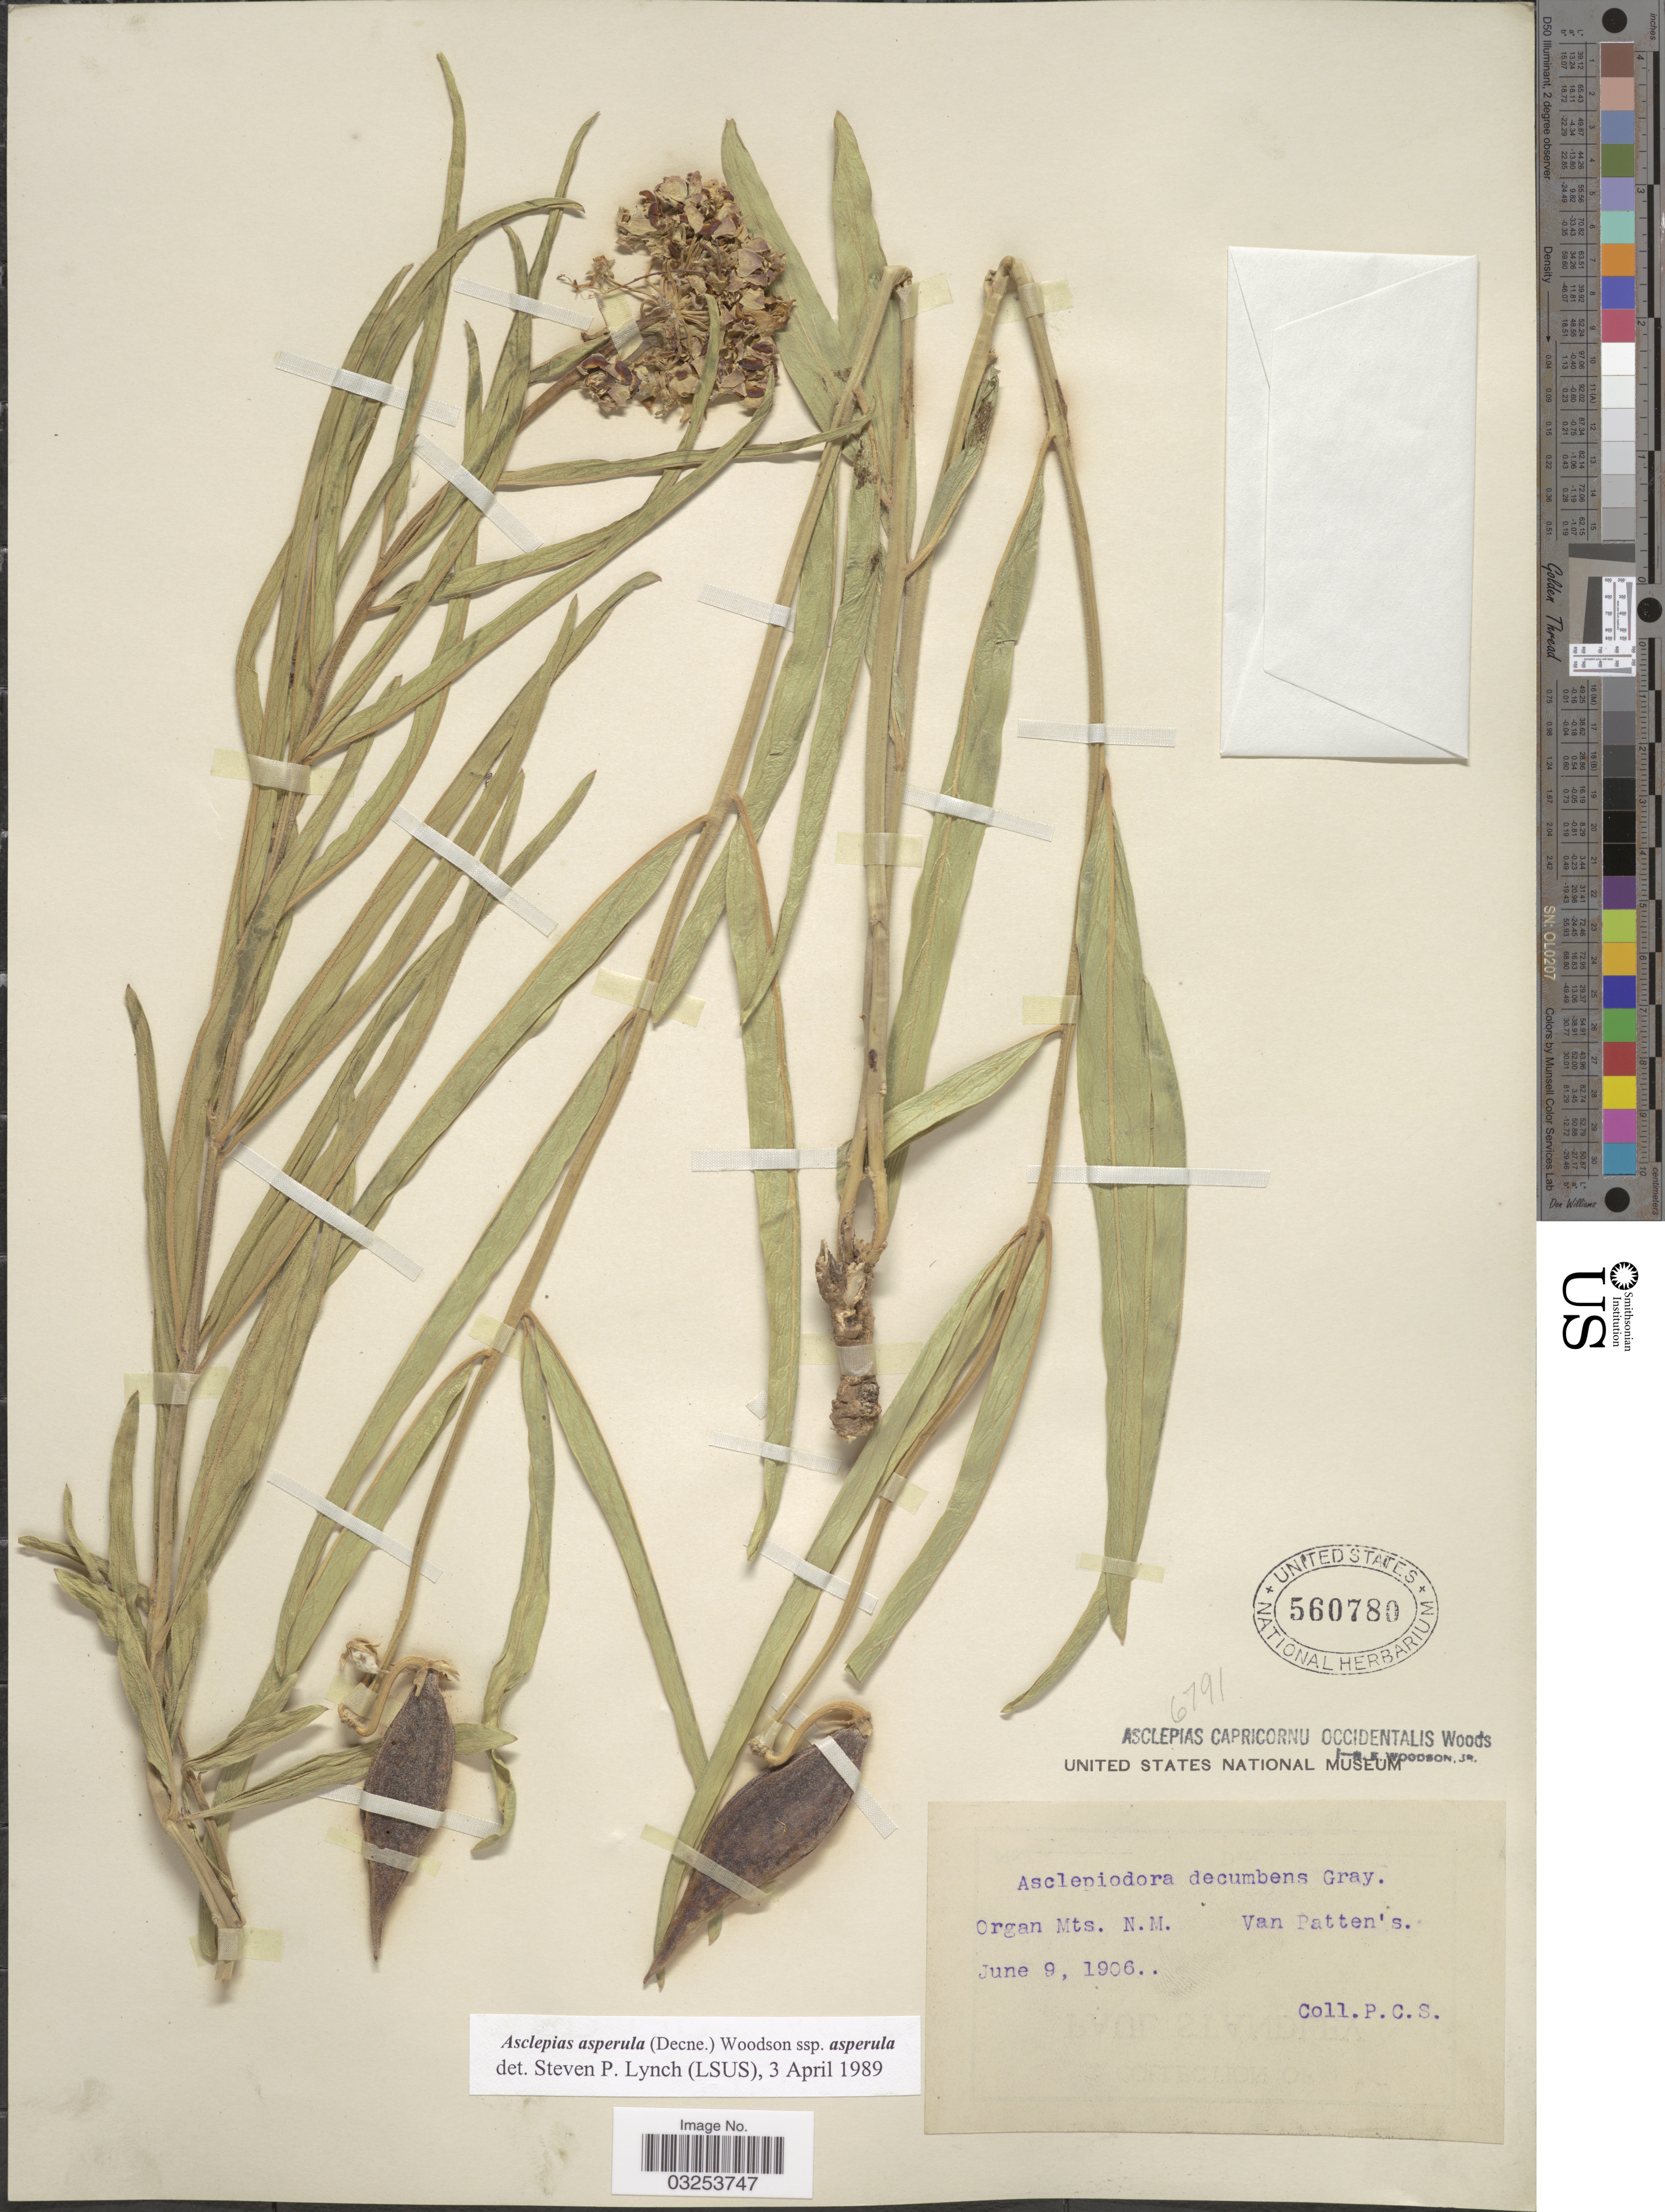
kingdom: Plantae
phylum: Tracheophyta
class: Magnoliopsida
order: Gentianales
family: Apocynaceae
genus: Asclepias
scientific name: Asclepias asperula subsp. asperula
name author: (Decne.) Woodson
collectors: P. C. S.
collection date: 1906-06-09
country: United States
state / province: New Mexico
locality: Organ Mts. Van Patten's.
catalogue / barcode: US 560780